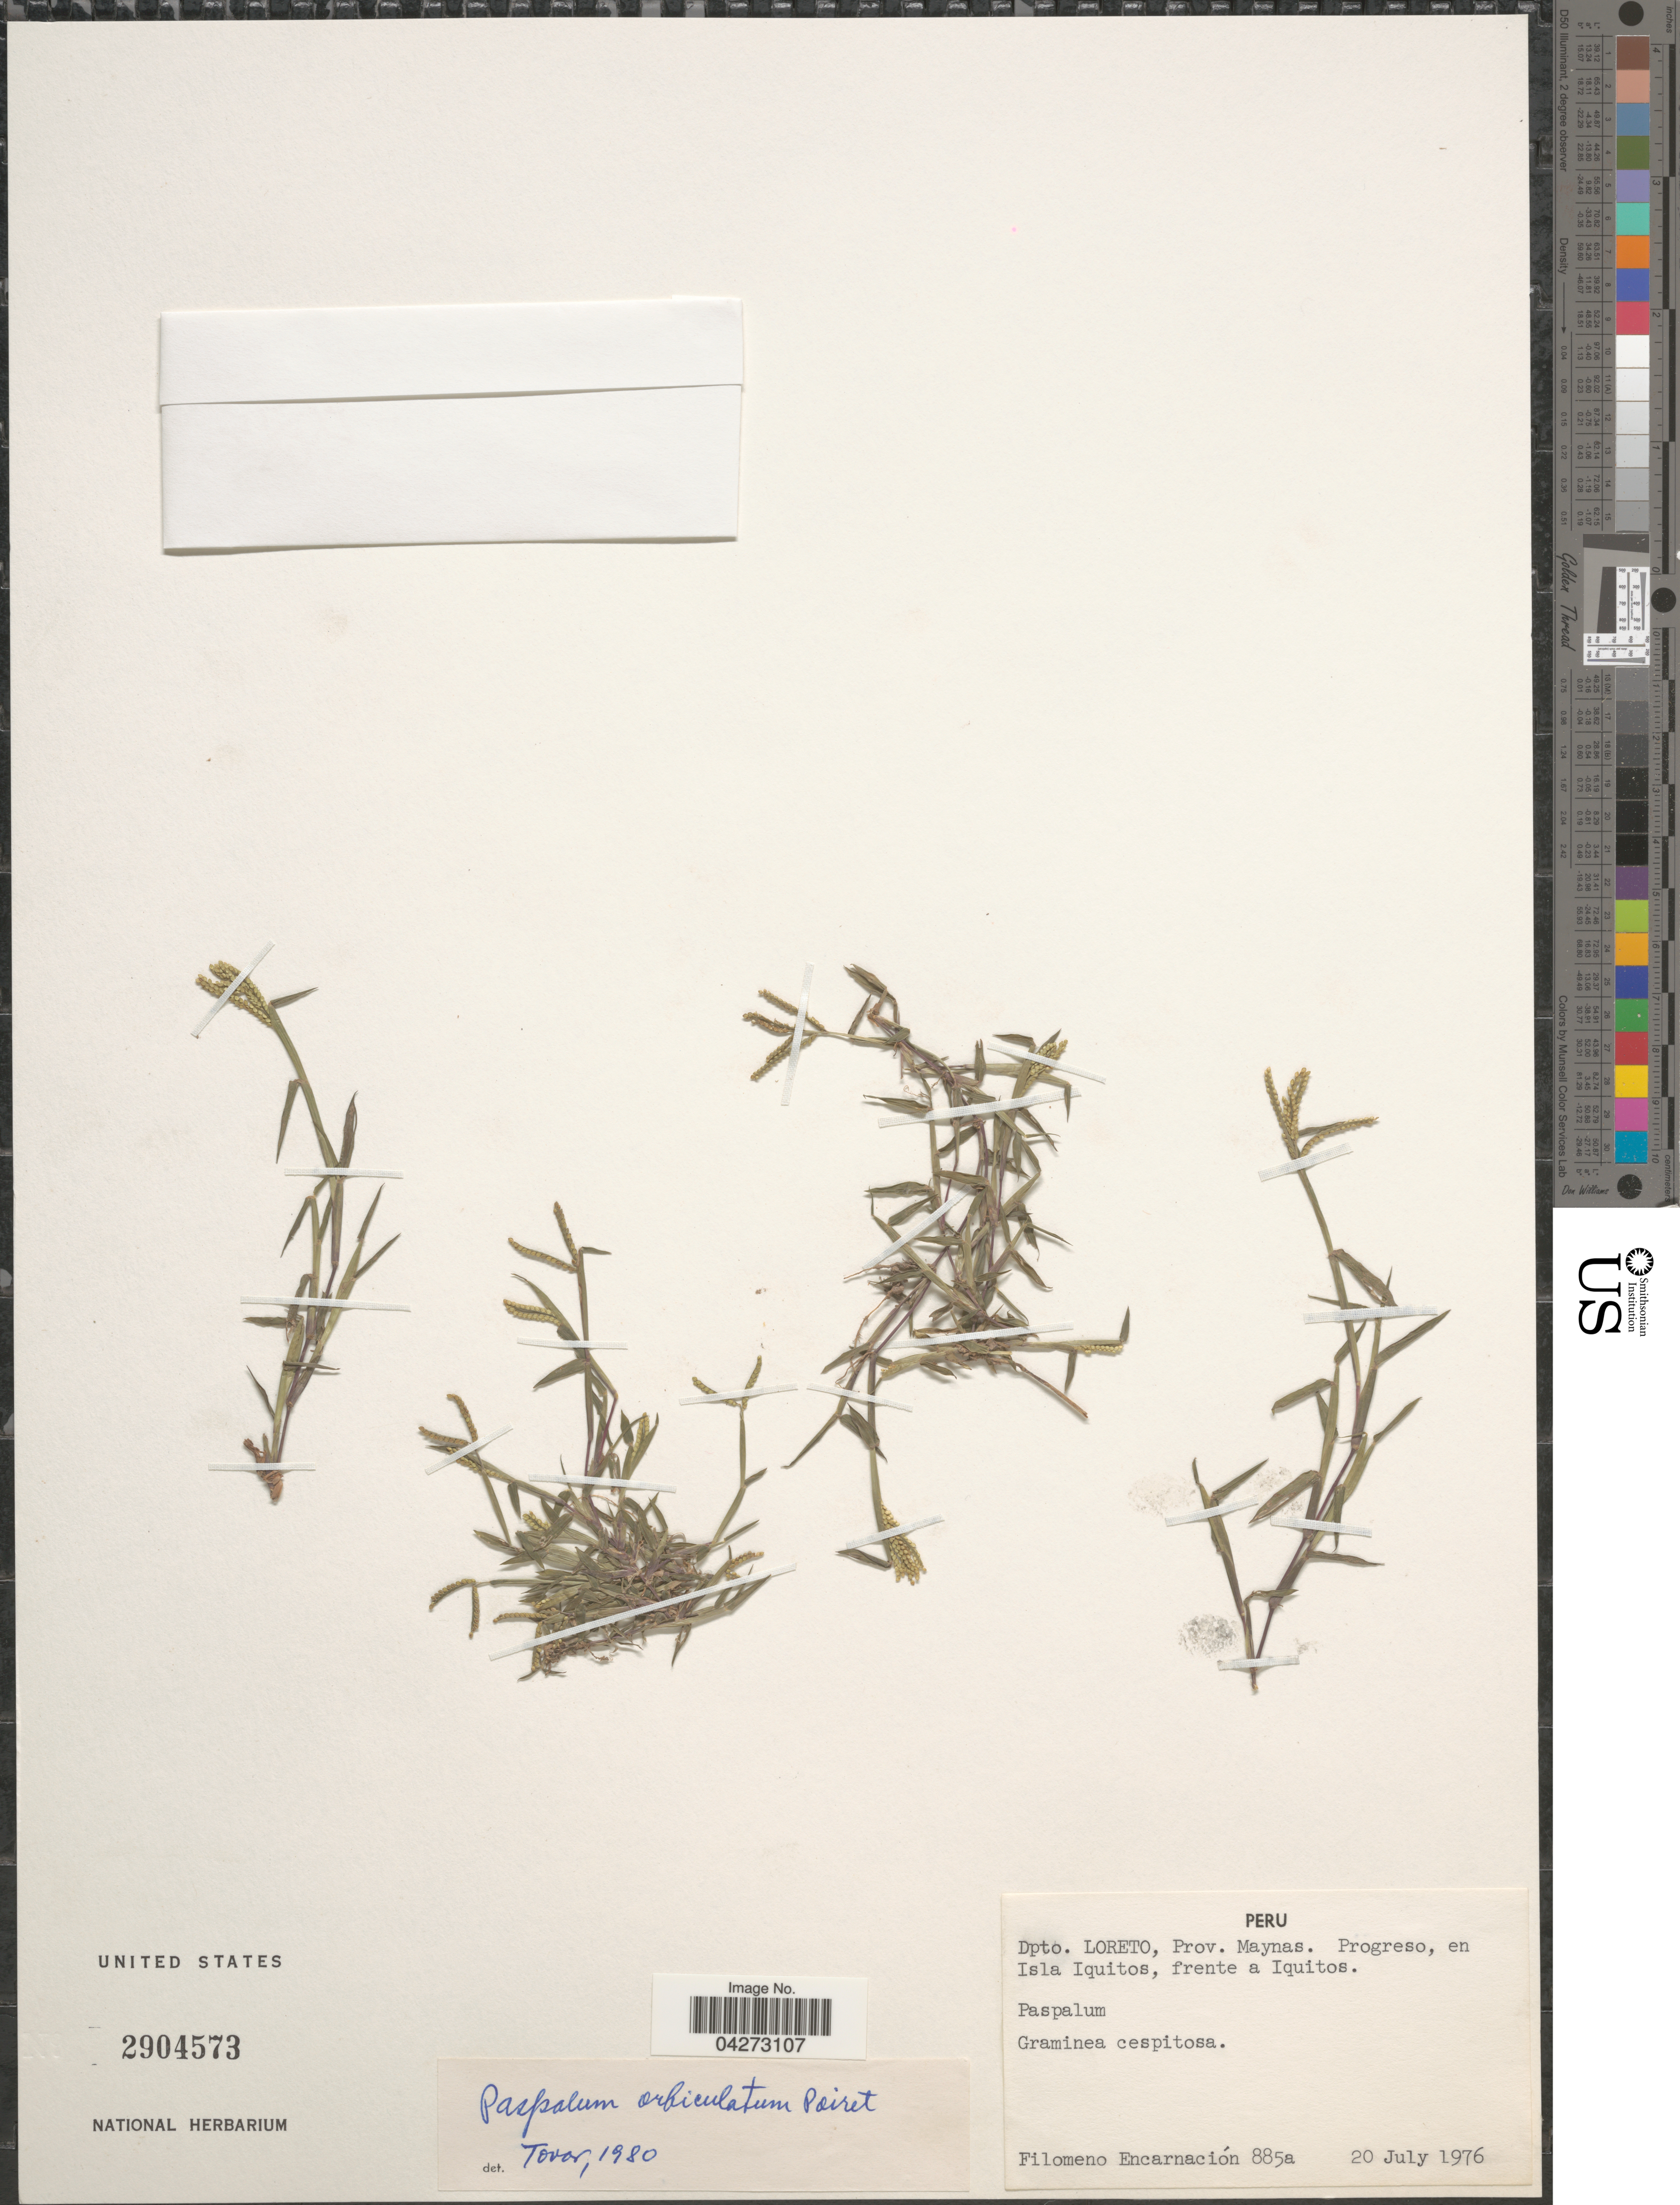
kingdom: Plantae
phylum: Tracheophyta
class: Liliopsida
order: Poales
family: Poaceae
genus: Paspalum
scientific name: Paspalum orbiculatum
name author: Poir.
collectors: F. Encarnación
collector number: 885a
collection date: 1976-07-20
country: Peru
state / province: Loreto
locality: Dpto. Loreto, Prov. Maynas. Progreso, en Isla Iquitos, frente a Iquitos.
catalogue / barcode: US 2904573